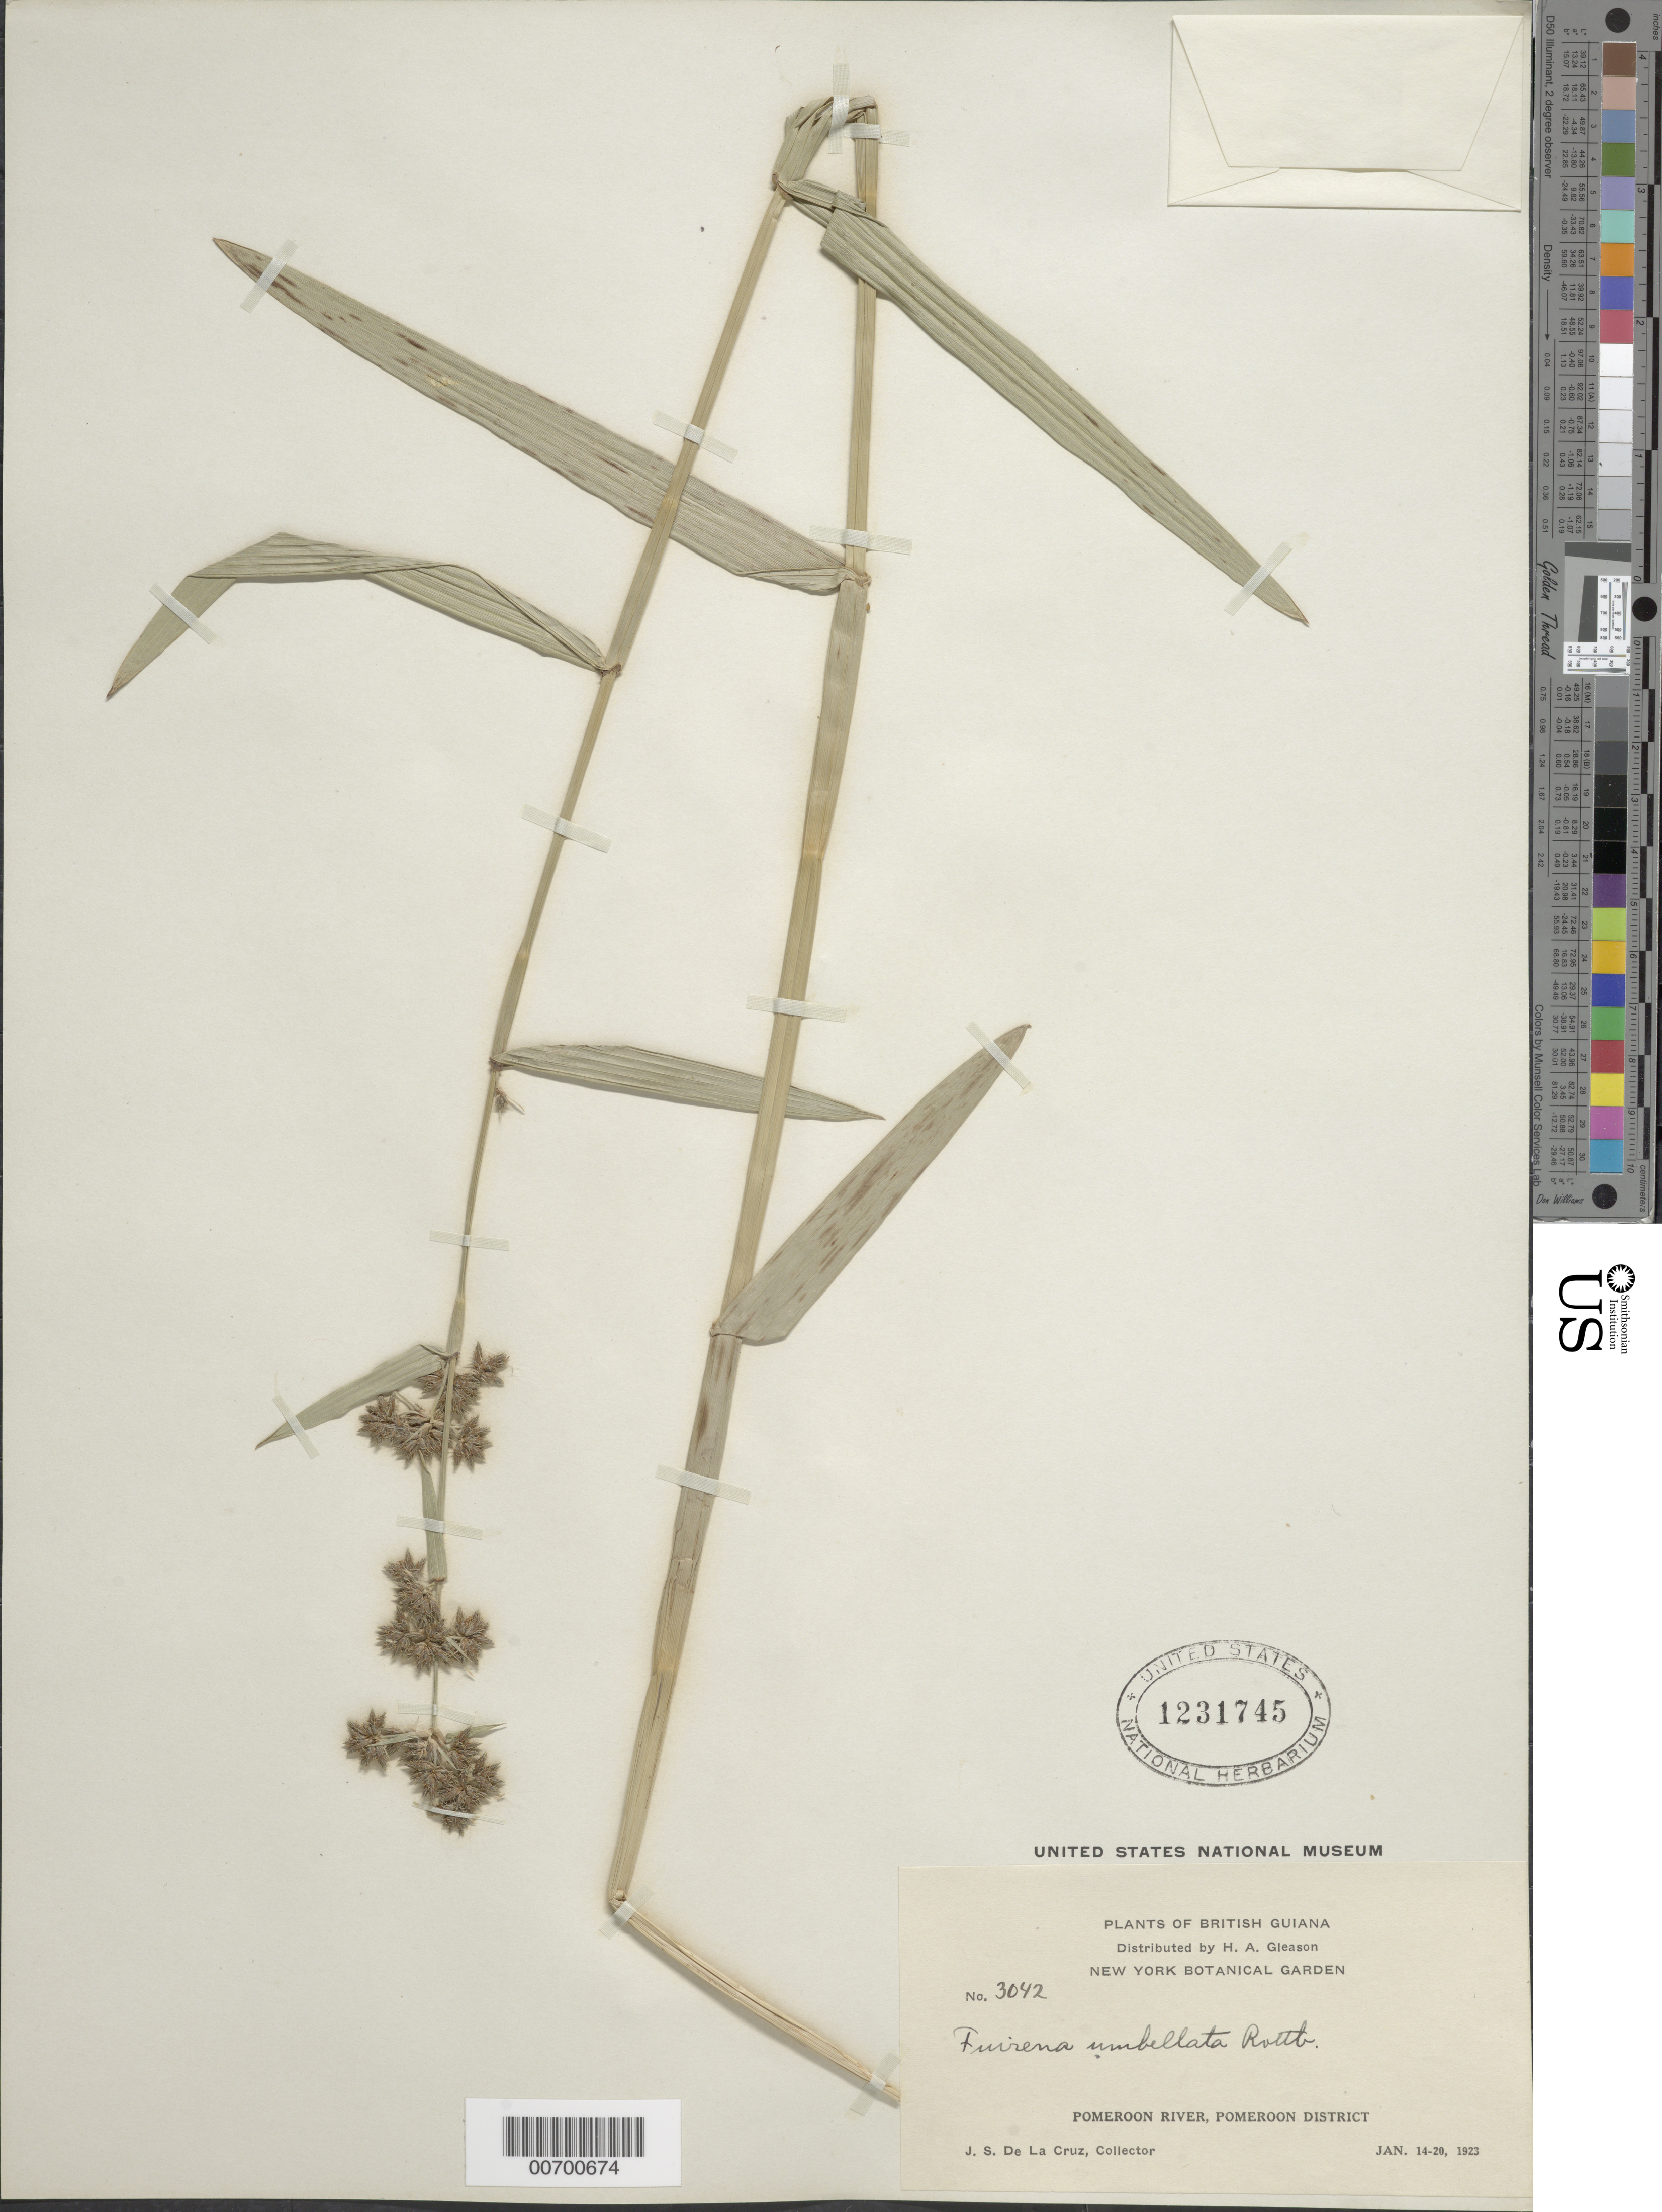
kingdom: Plantae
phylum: Tracheophyta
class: Liliopsida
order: Poales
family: Cyperaceae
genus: Fuirena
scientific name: Fuirena umbellata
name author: Rottb.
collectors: J. S. de la Cruz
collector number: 3042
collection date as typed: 14-Jan-23 to 20-Jan-23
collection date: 1923-01-14/1923-01-20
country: Guyana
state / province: Pomeroon-Supenaam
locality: Pomeroon R.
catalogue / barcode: US 1231745